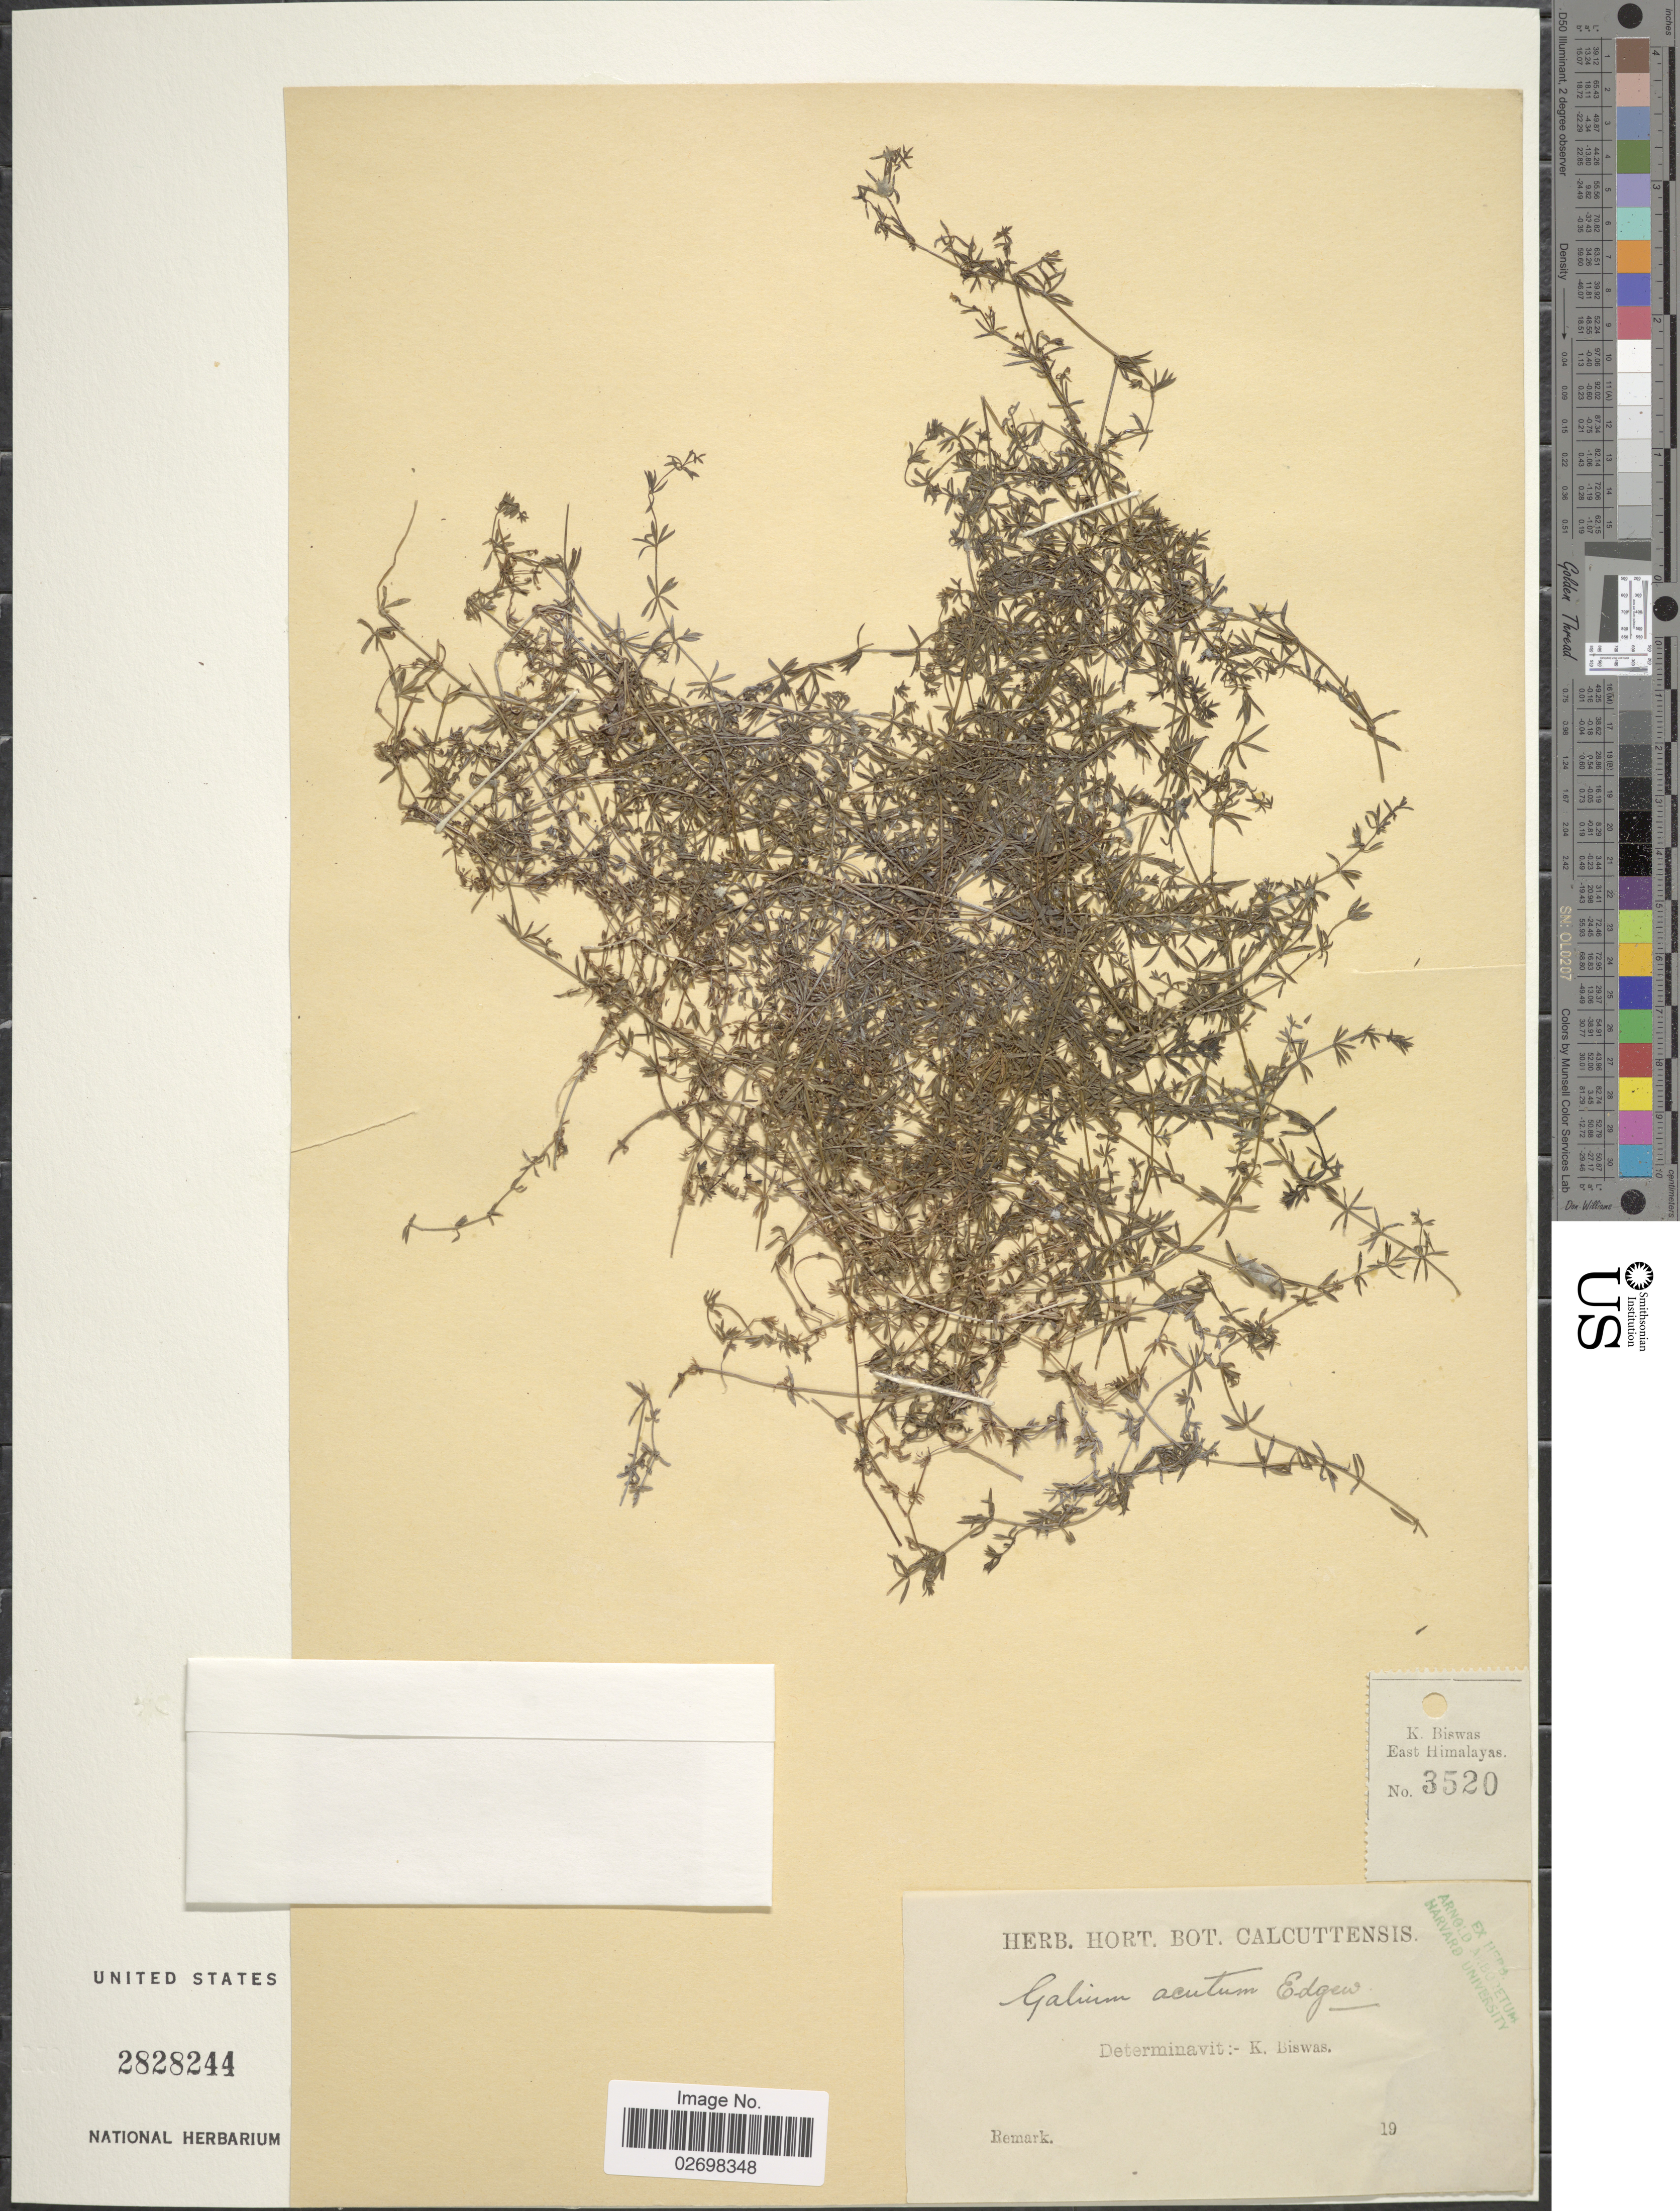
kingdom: Plantae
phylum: Tracheophyta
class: Magnoliopsida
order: Gentianales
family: Rubiaceae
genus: Galium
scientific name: Galium acutum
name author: Edgew.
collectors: ex Herb. Hort. Bot. Calcuttensis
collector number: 3520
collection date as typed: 19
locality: East Himalaya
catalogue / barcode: US 2828244